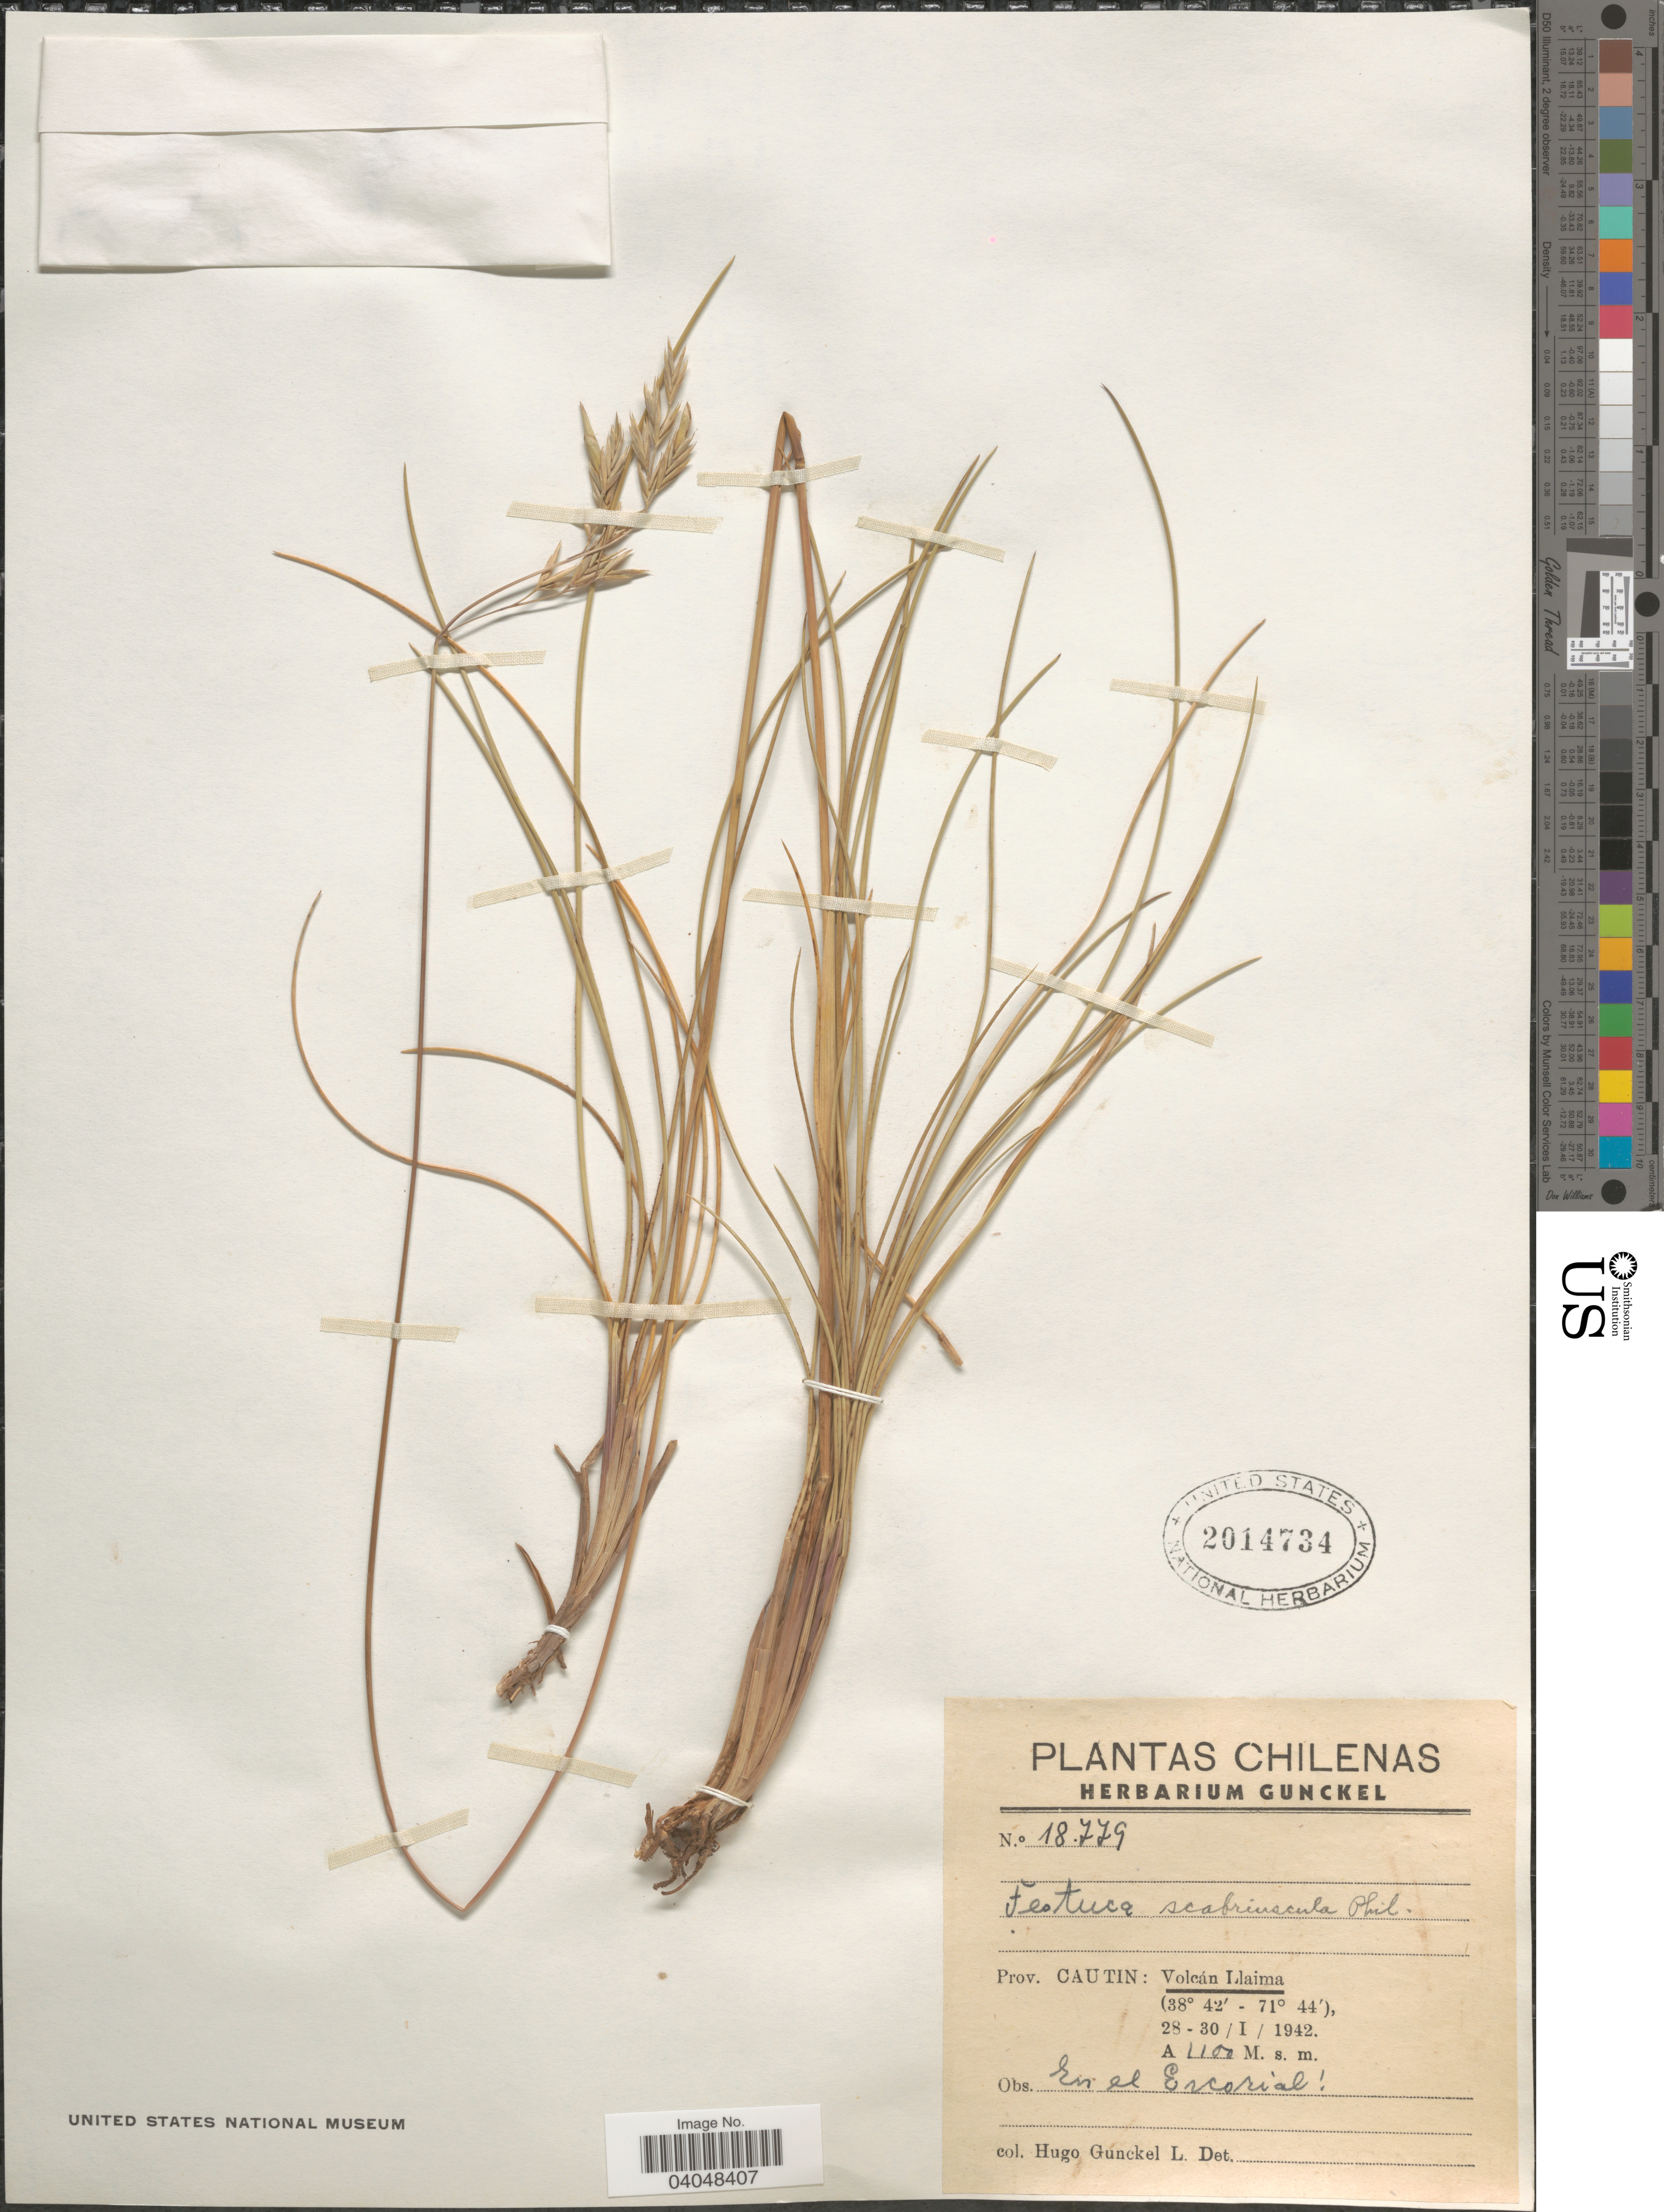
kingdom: Plantae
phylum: Tracheophyta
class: Liliopsida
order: Poales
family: Poaceae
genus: Festuca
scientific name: Festuca scabriuscula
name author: Phil.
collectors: H. Gunckel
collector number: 18779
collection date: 1942-01-28/1942-01-30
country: Chile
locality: Proc. Cautin: Volcán Llaima. En el Escorial.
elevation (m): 1100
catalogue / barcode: US 2014734